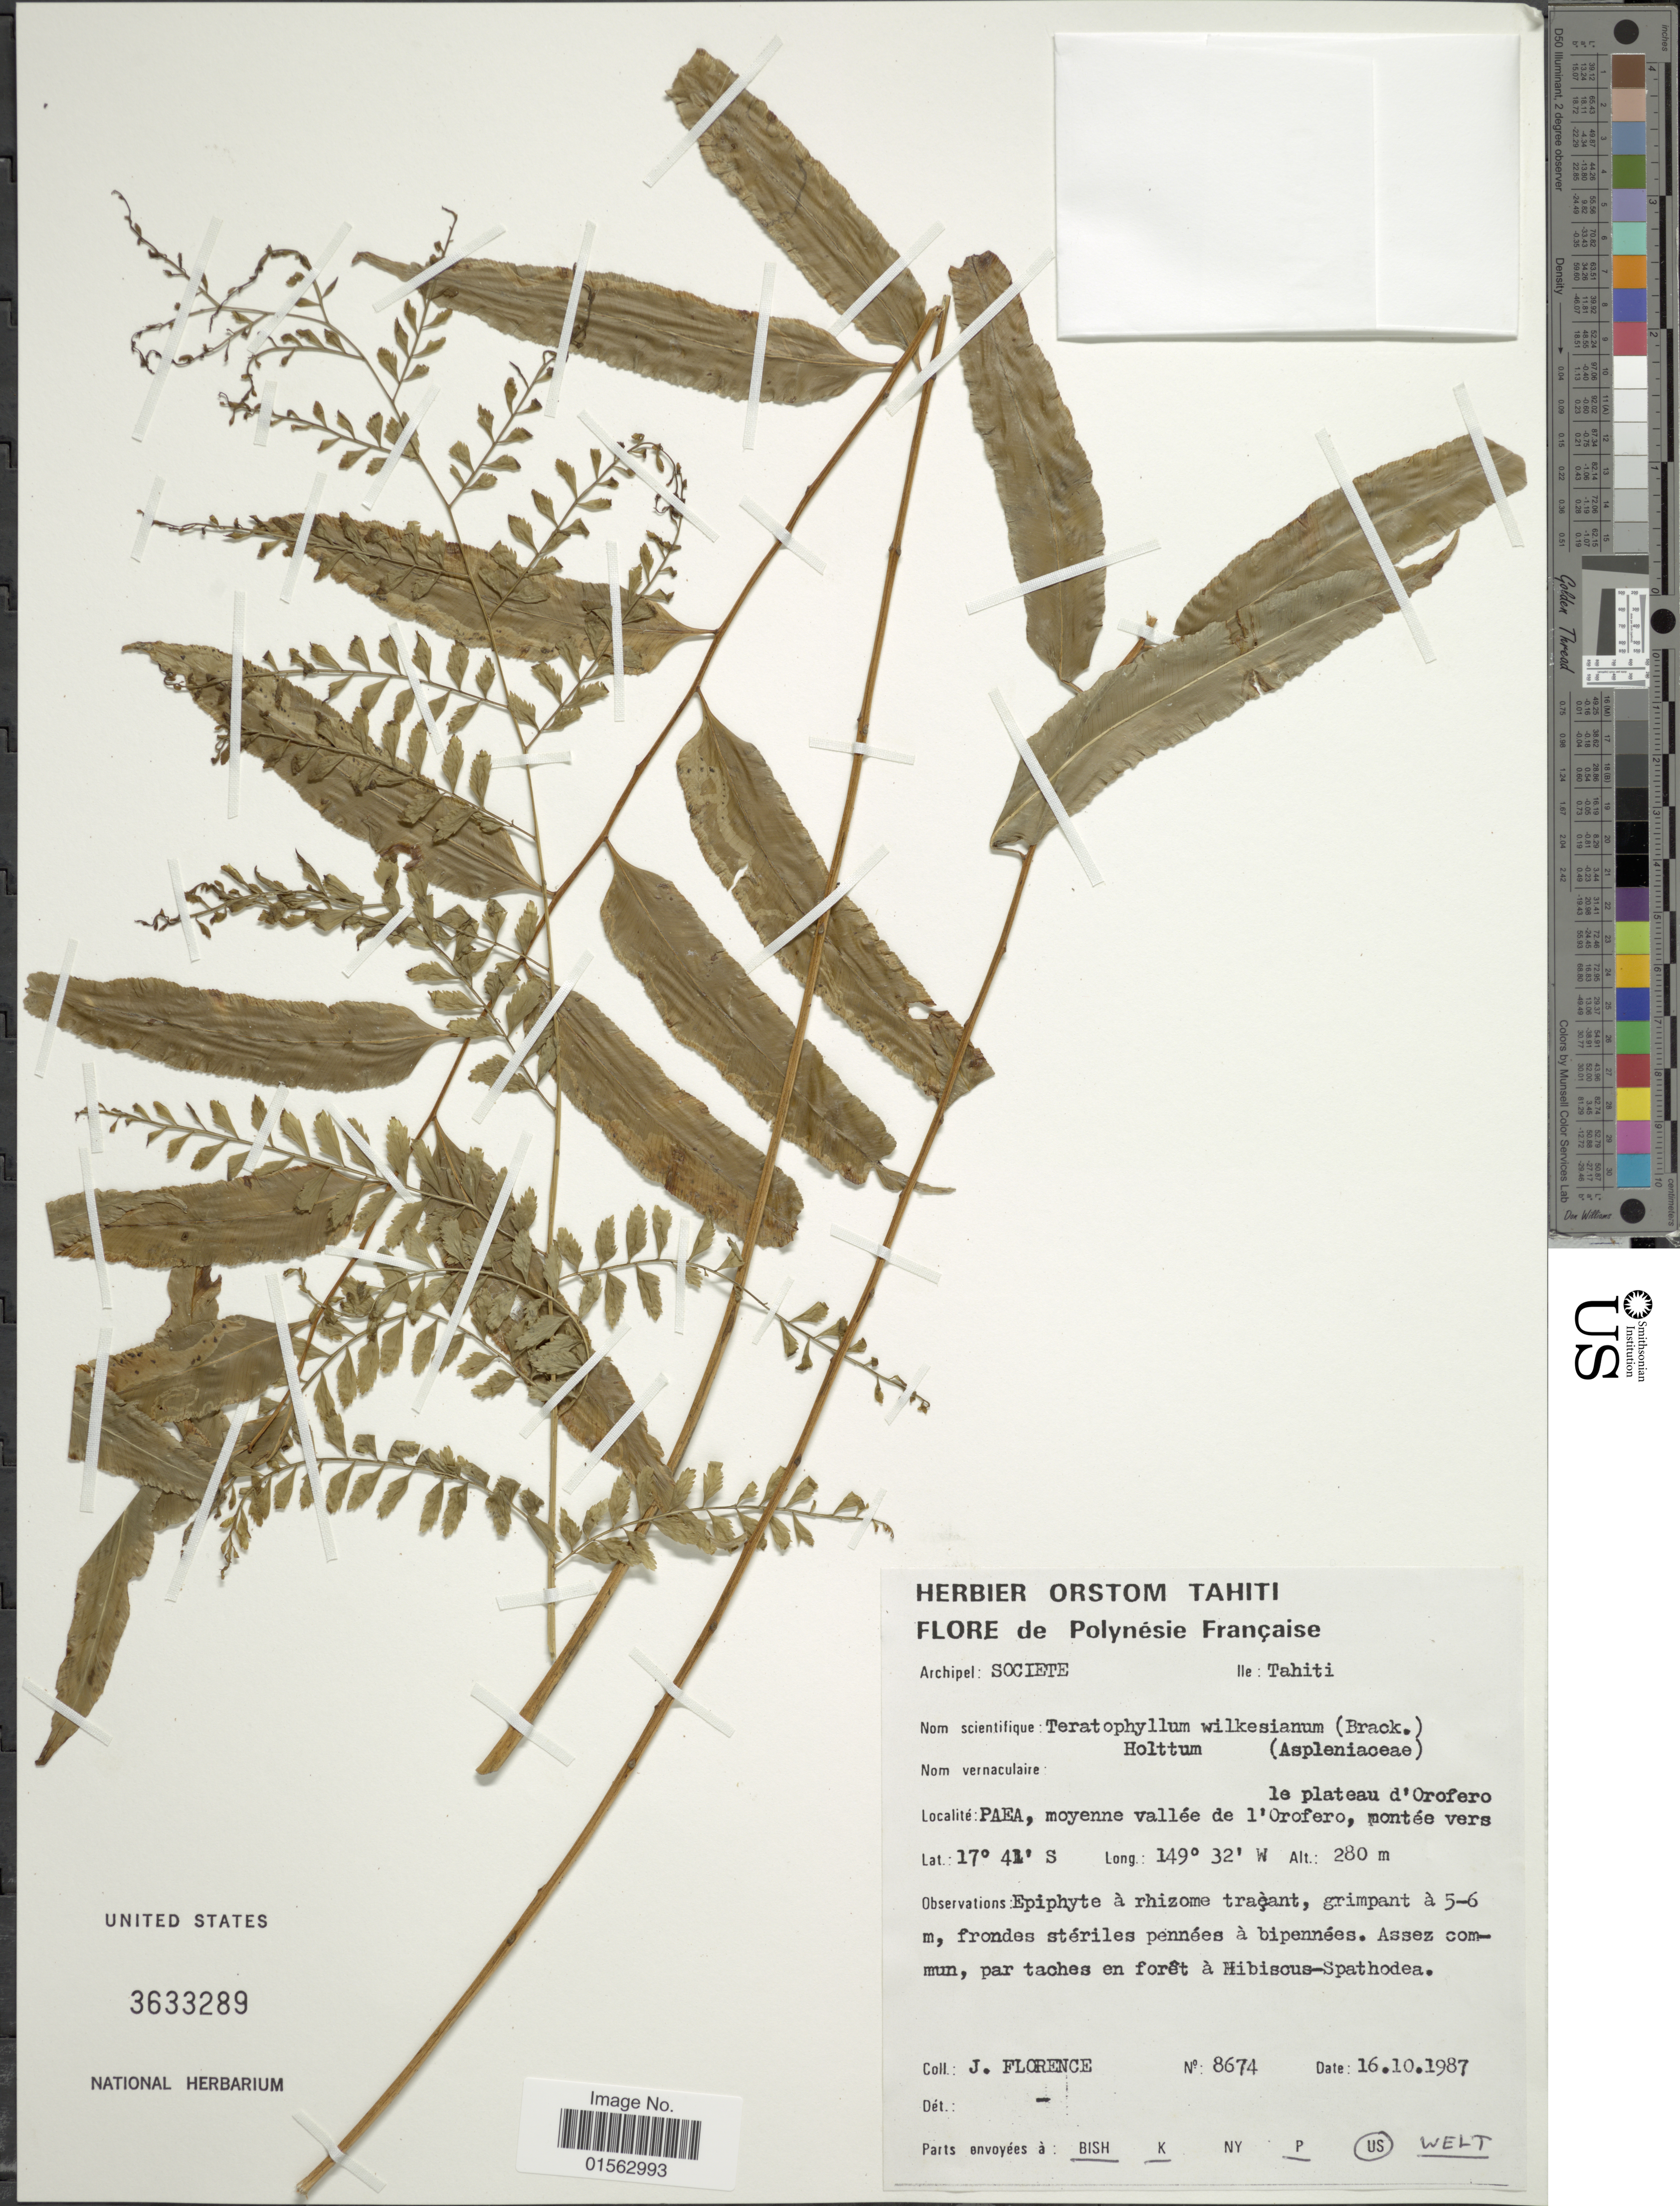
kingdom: Plantae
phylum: Tracheophyta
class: Polypodiopsida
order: Polypodiales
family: Dryopteridaceae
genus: Teratophyllum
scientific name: Teratophyllum wilkesianum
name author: (Brack.) Holttum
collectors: J. Florence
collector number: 8674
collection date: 1987-10-16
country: French Polynesia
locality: Tahiti, Paea, moyenne vallée de l'Orofero, montée vers le plateau d'Orofero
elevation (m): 280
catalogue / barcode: US 3633289